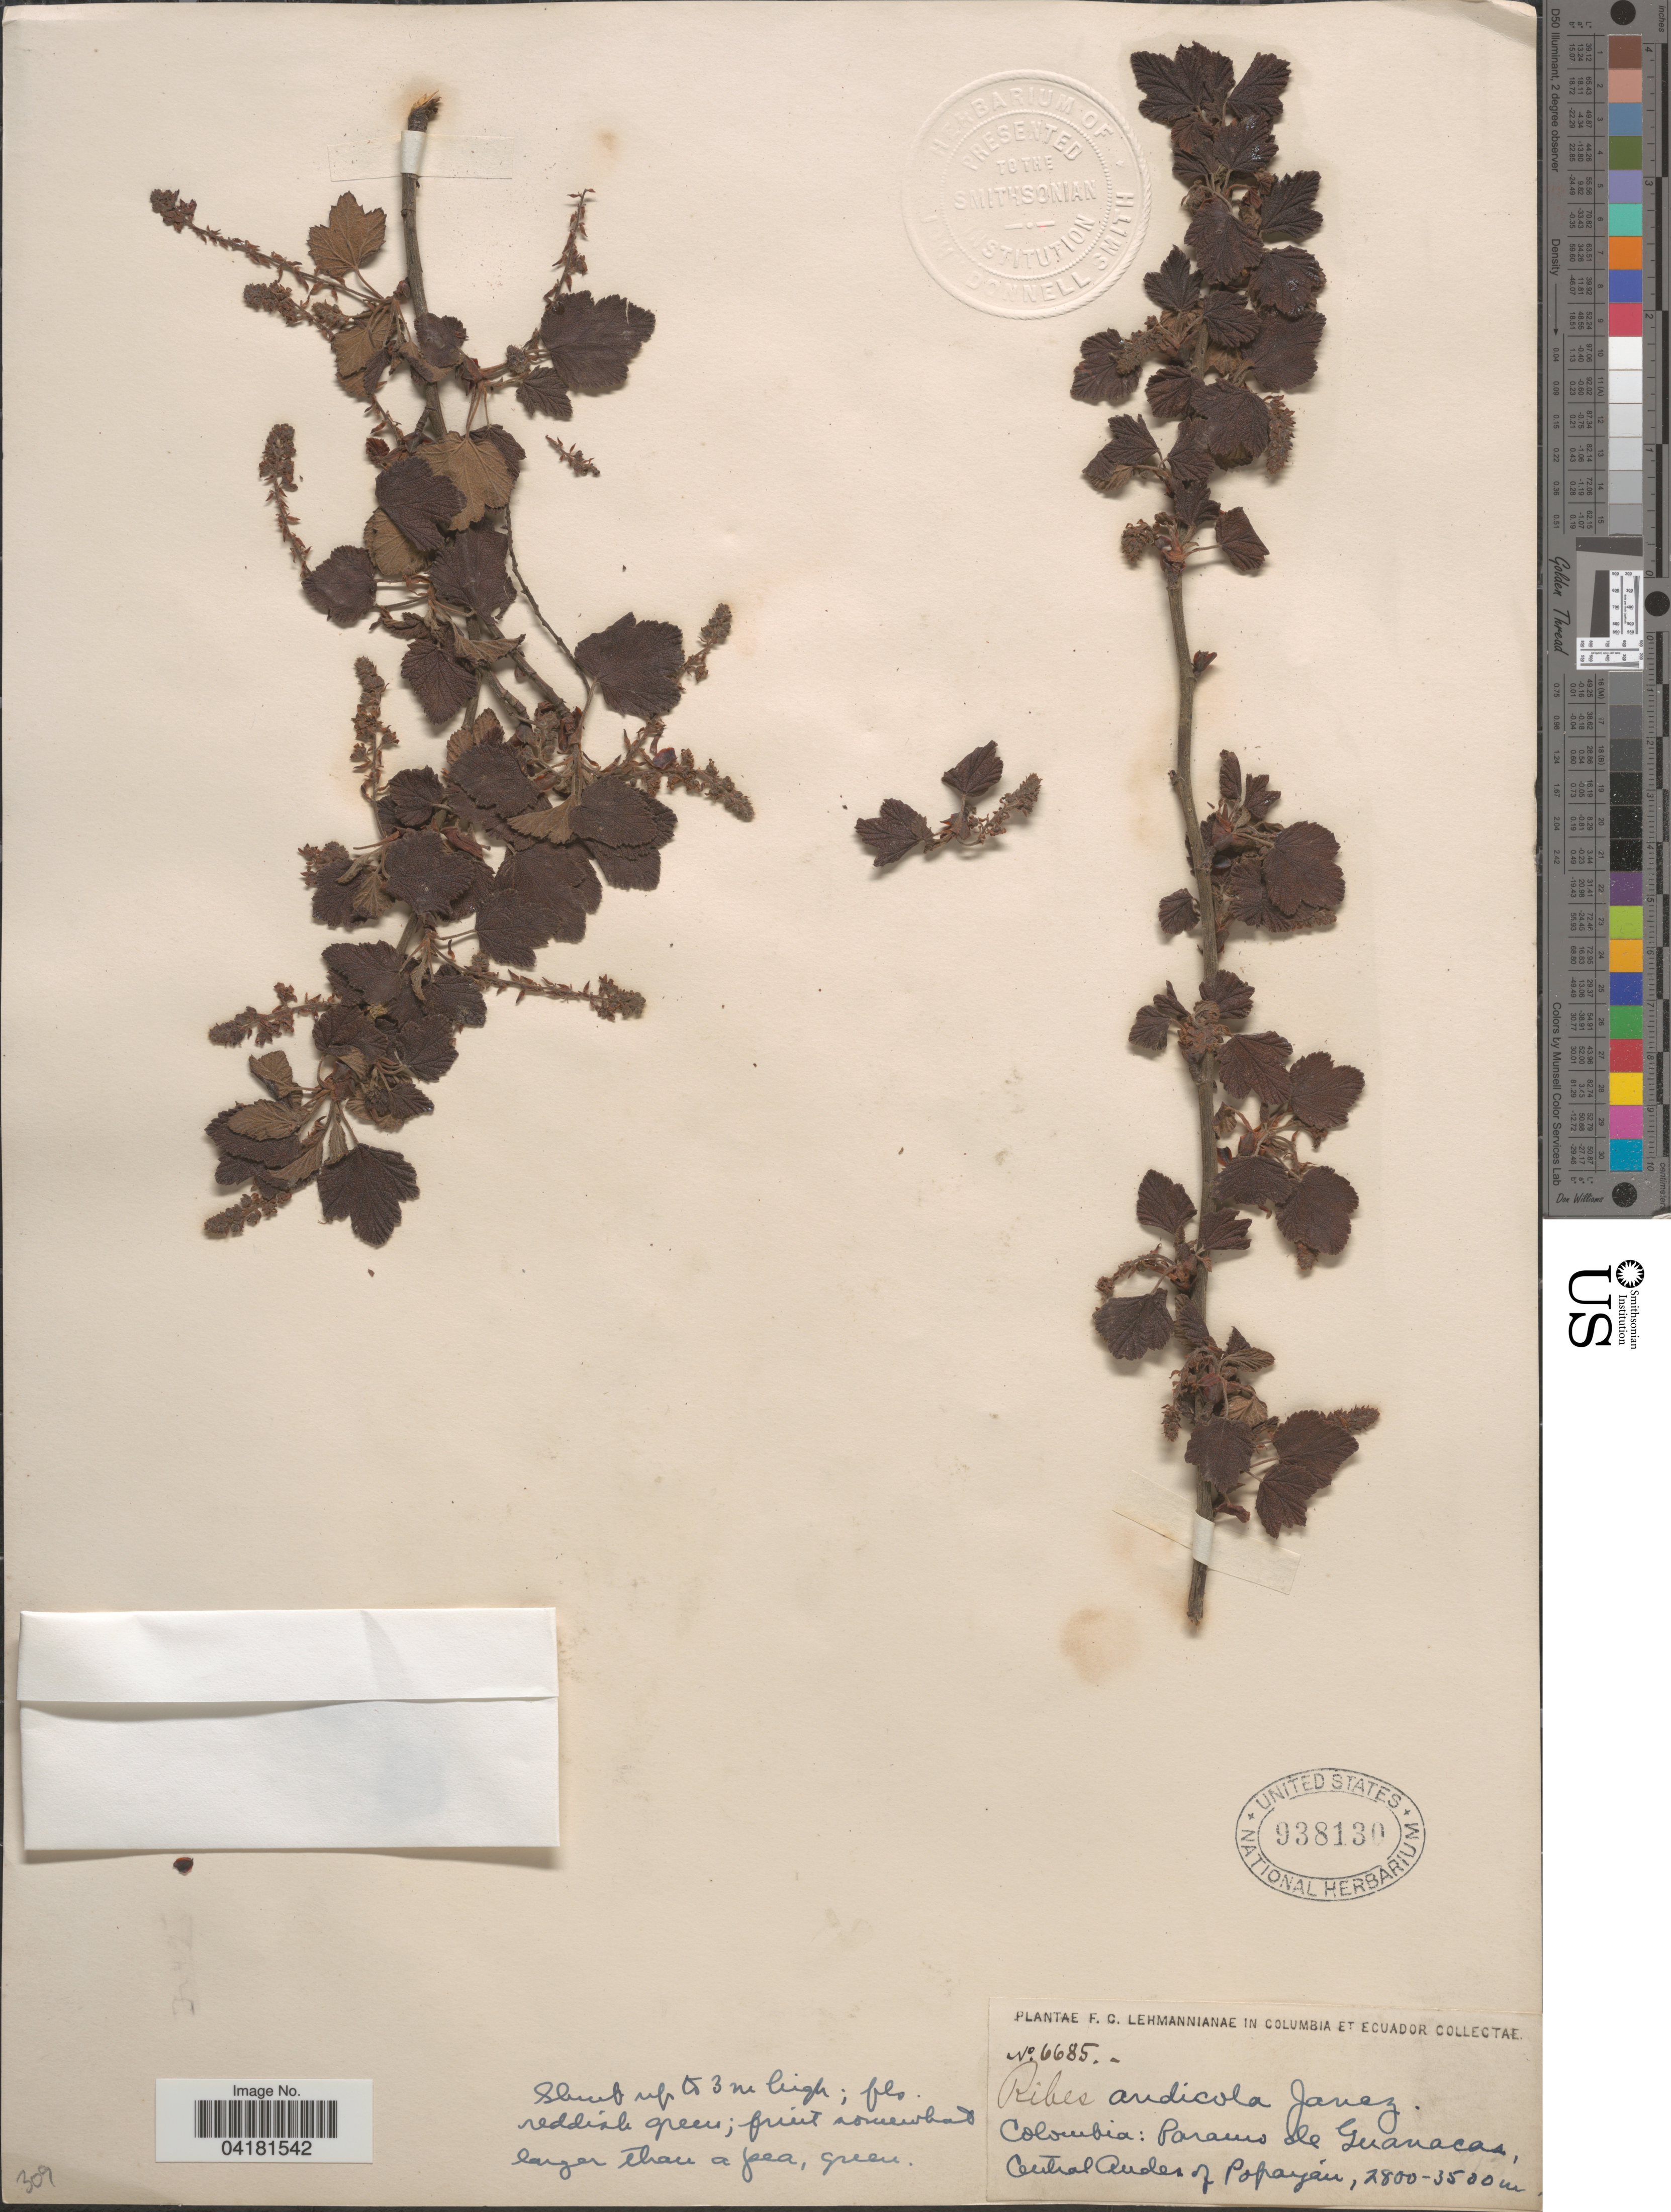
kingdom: Plantae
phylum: Tracheophyta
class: Magnoliopsida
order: Saxifragales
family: Grossulariaceae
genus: Ribes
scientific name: Ribes andicola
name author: Jancz.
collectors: F. C. Lehmann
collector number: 6685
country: Colombia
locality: Paramo de Guanacas, Central Andes of Popayán.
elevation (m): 2800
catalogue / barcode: US 938130